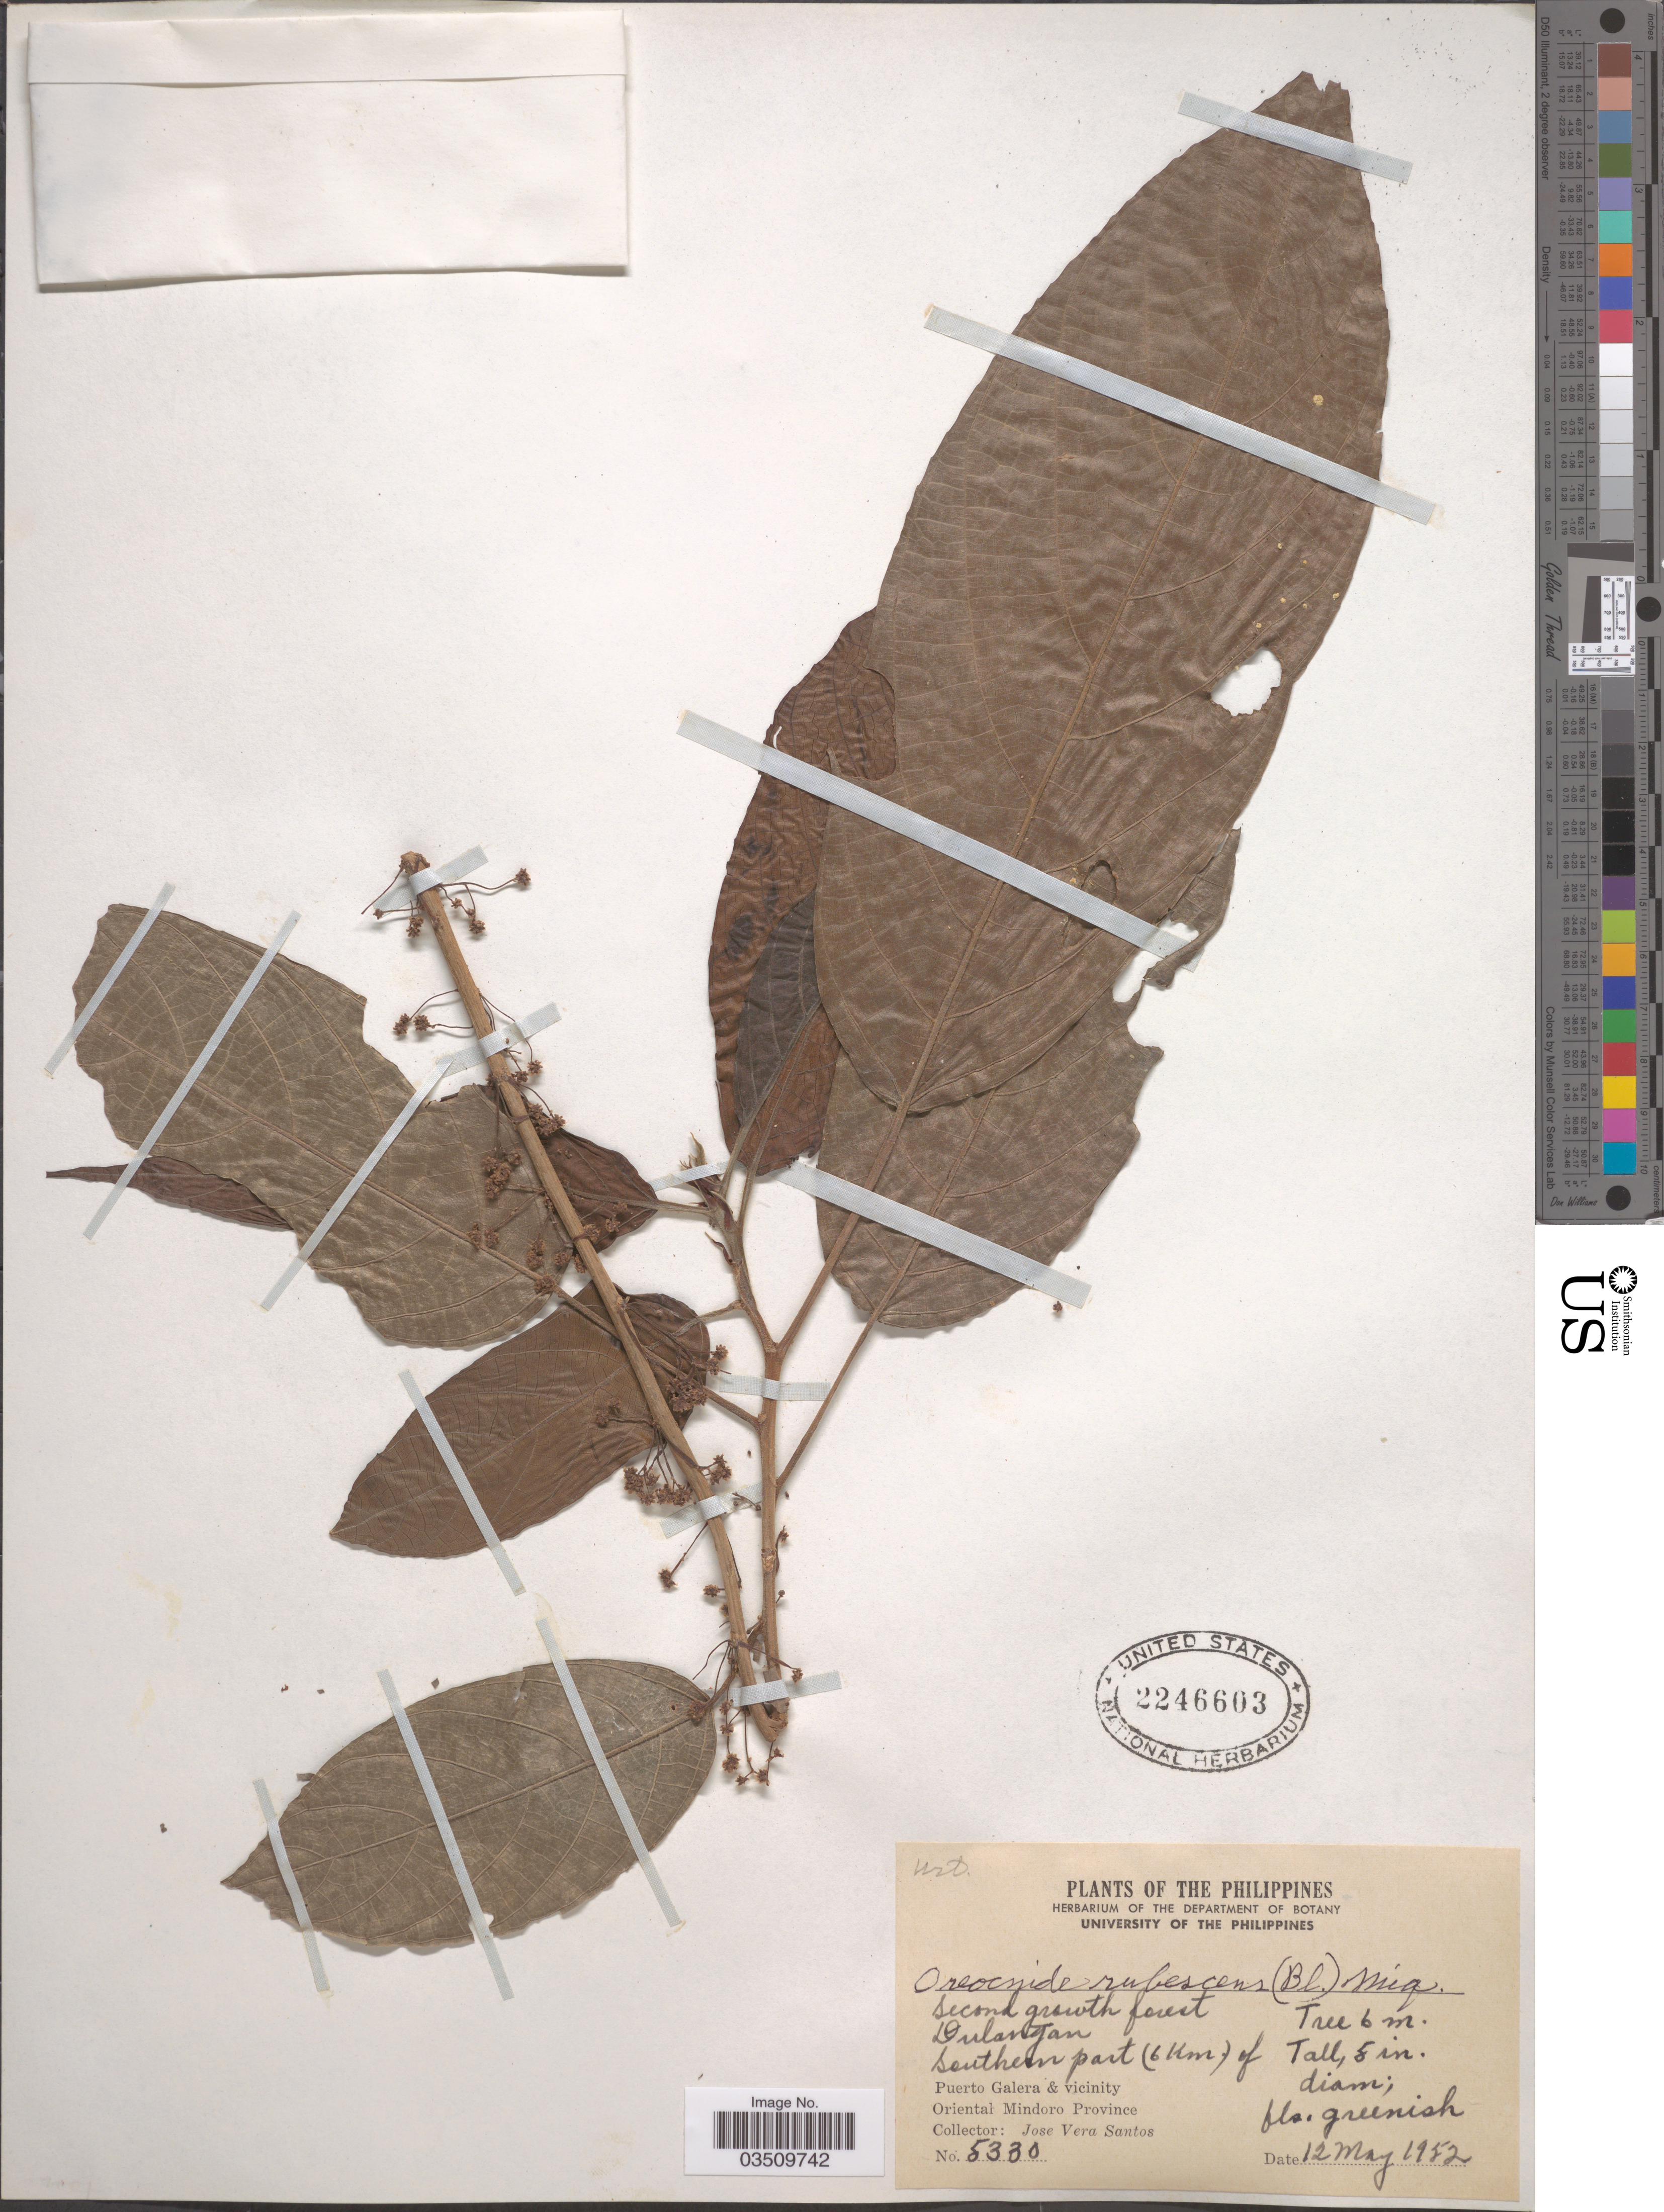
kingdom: Plantae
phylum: Tracheophyta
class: Magnoliopsida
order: Rosales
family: Urticaceae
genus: Oreocnide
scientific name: Oreocnide rubescens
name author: (Blume) Miq.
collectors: J. Vera Santos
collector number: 5330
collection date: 1952-05-12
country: Philippines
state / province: Mimaropa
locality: Dulangan. Southern part (6 Km) of Puerto Galera & vicinity. Oriental Mindoro Province.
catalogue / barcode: US 2246603